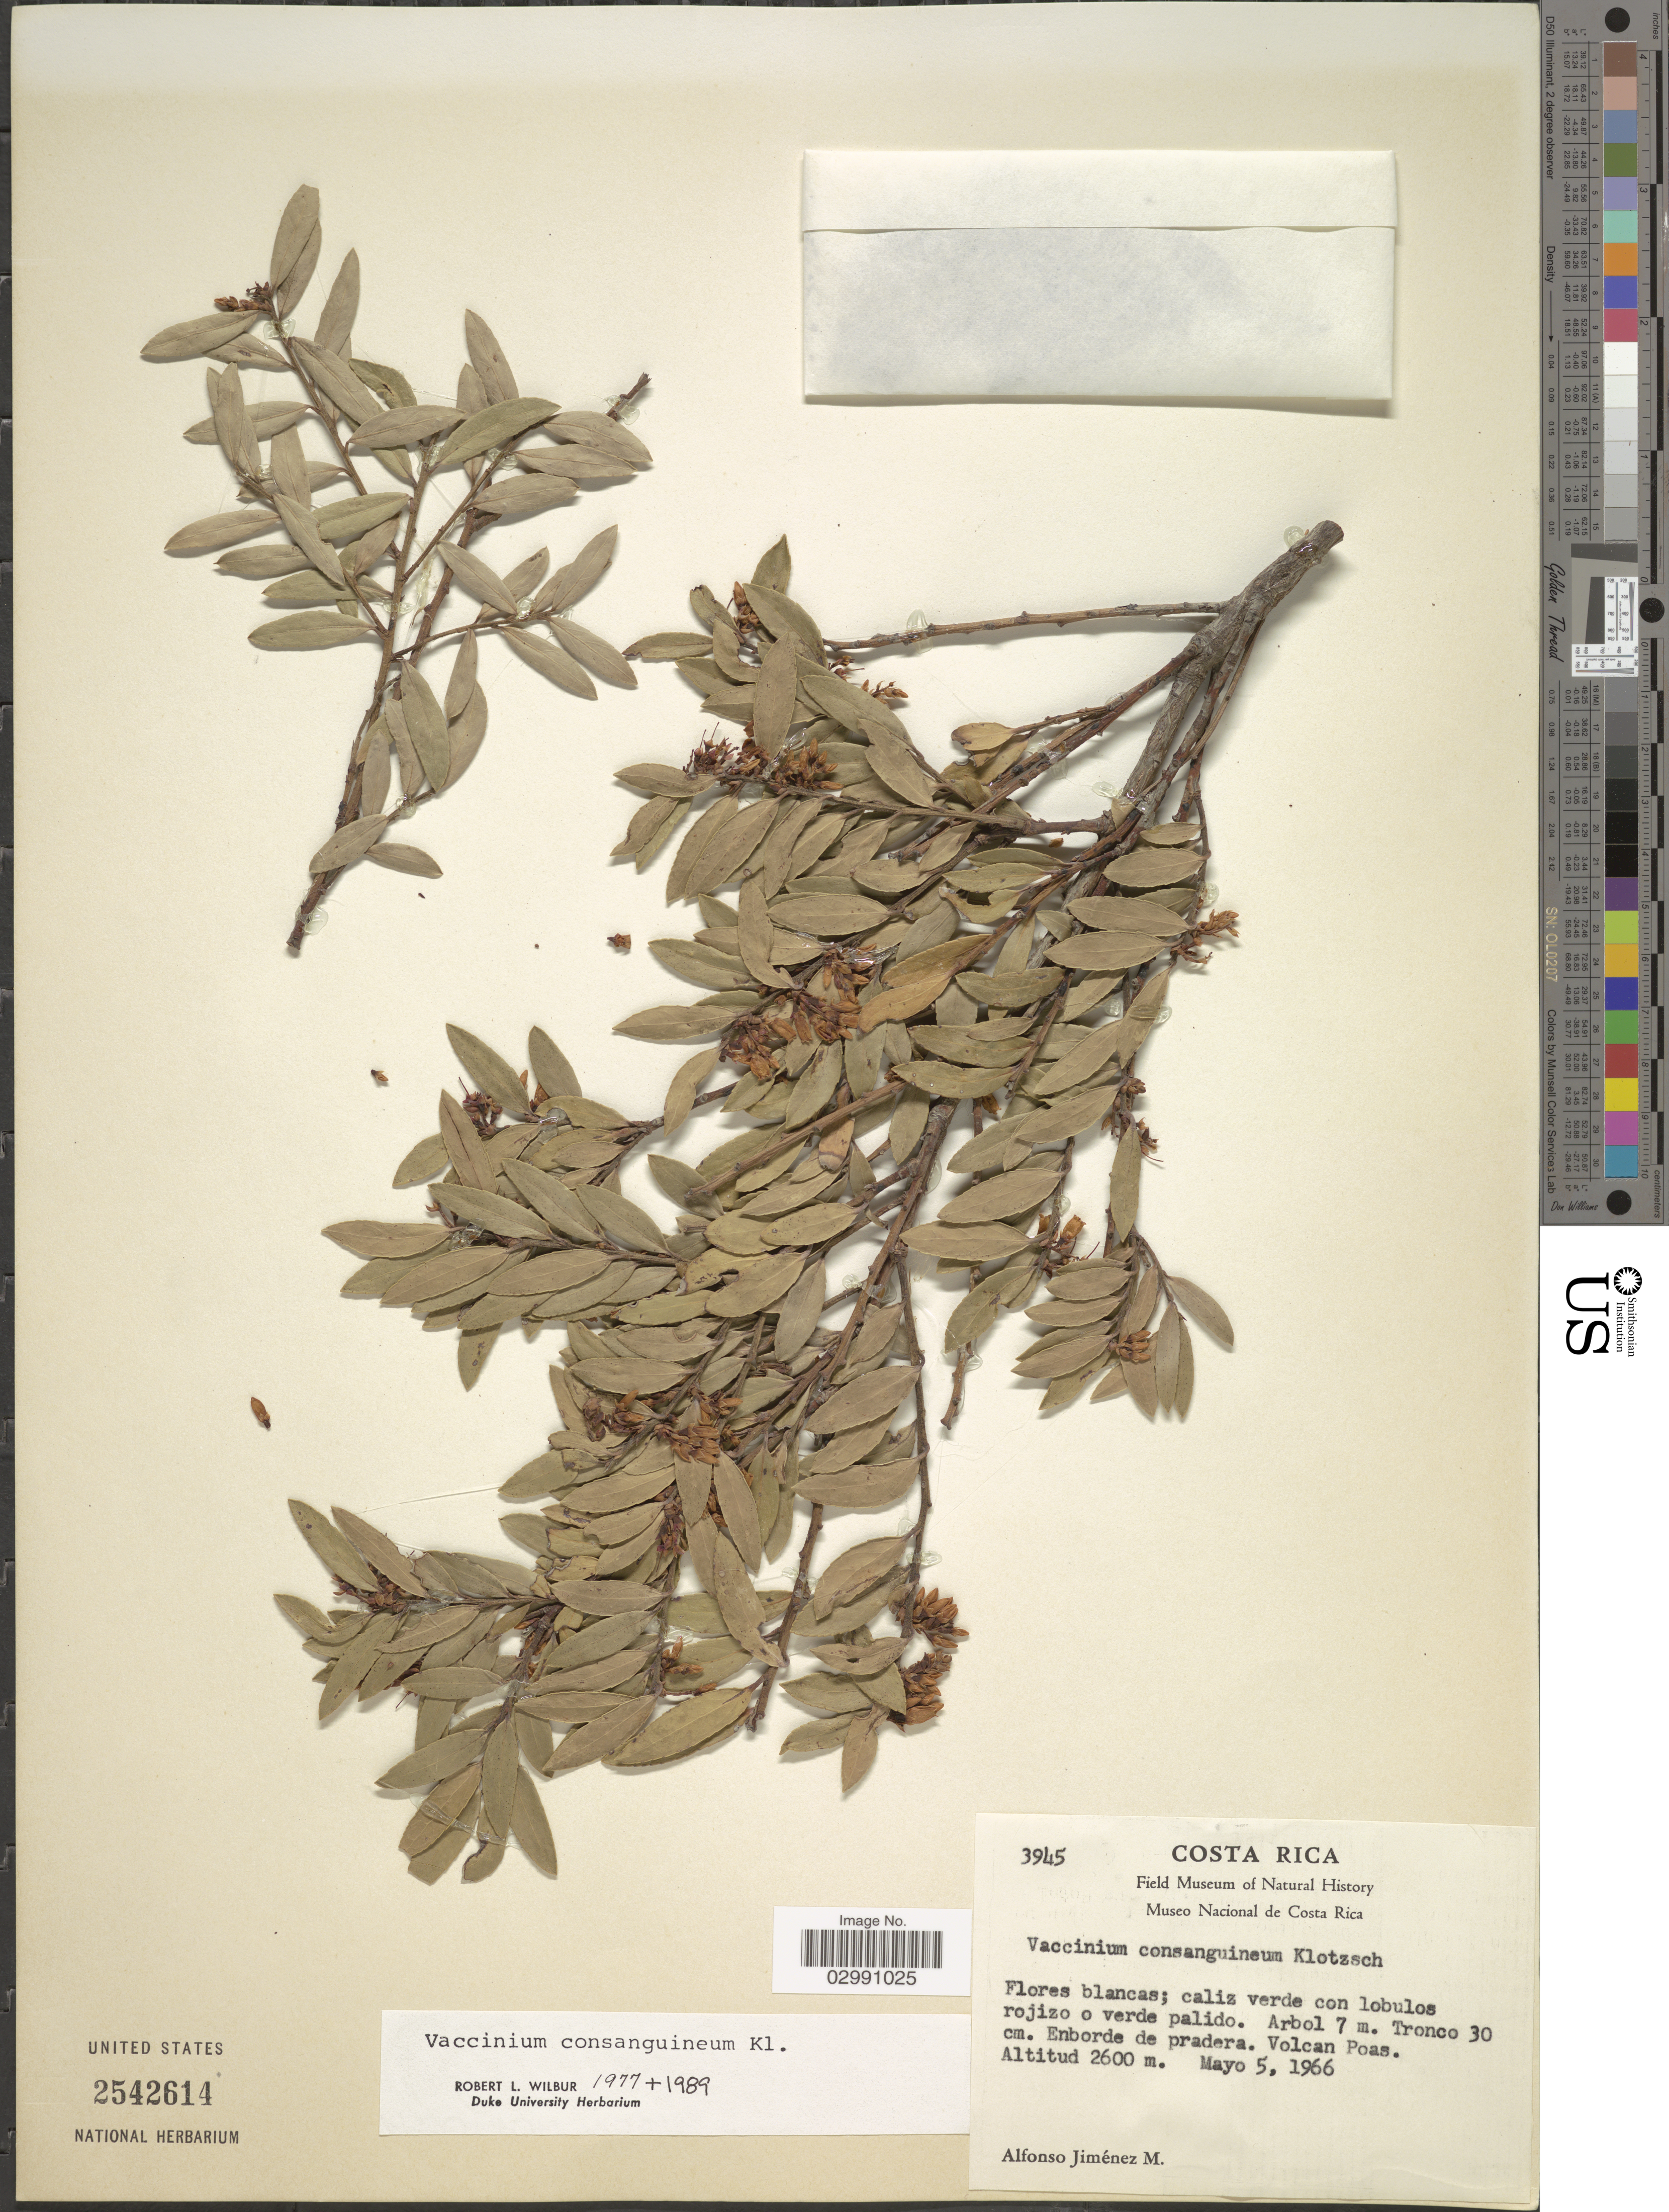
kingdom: Plantae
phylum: Tracheophyta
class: Magnoliopsida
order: Ericales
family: Ericaceae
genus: Vaccinium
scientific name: Vaccinium consanguineum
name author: Klotzsch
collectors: A. Jimenez M.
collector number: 3945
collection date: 1966-05-05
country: Costa Rica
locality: Enborde de pradera. Volcan Poas.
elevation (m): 2600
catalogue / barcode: US 2542614